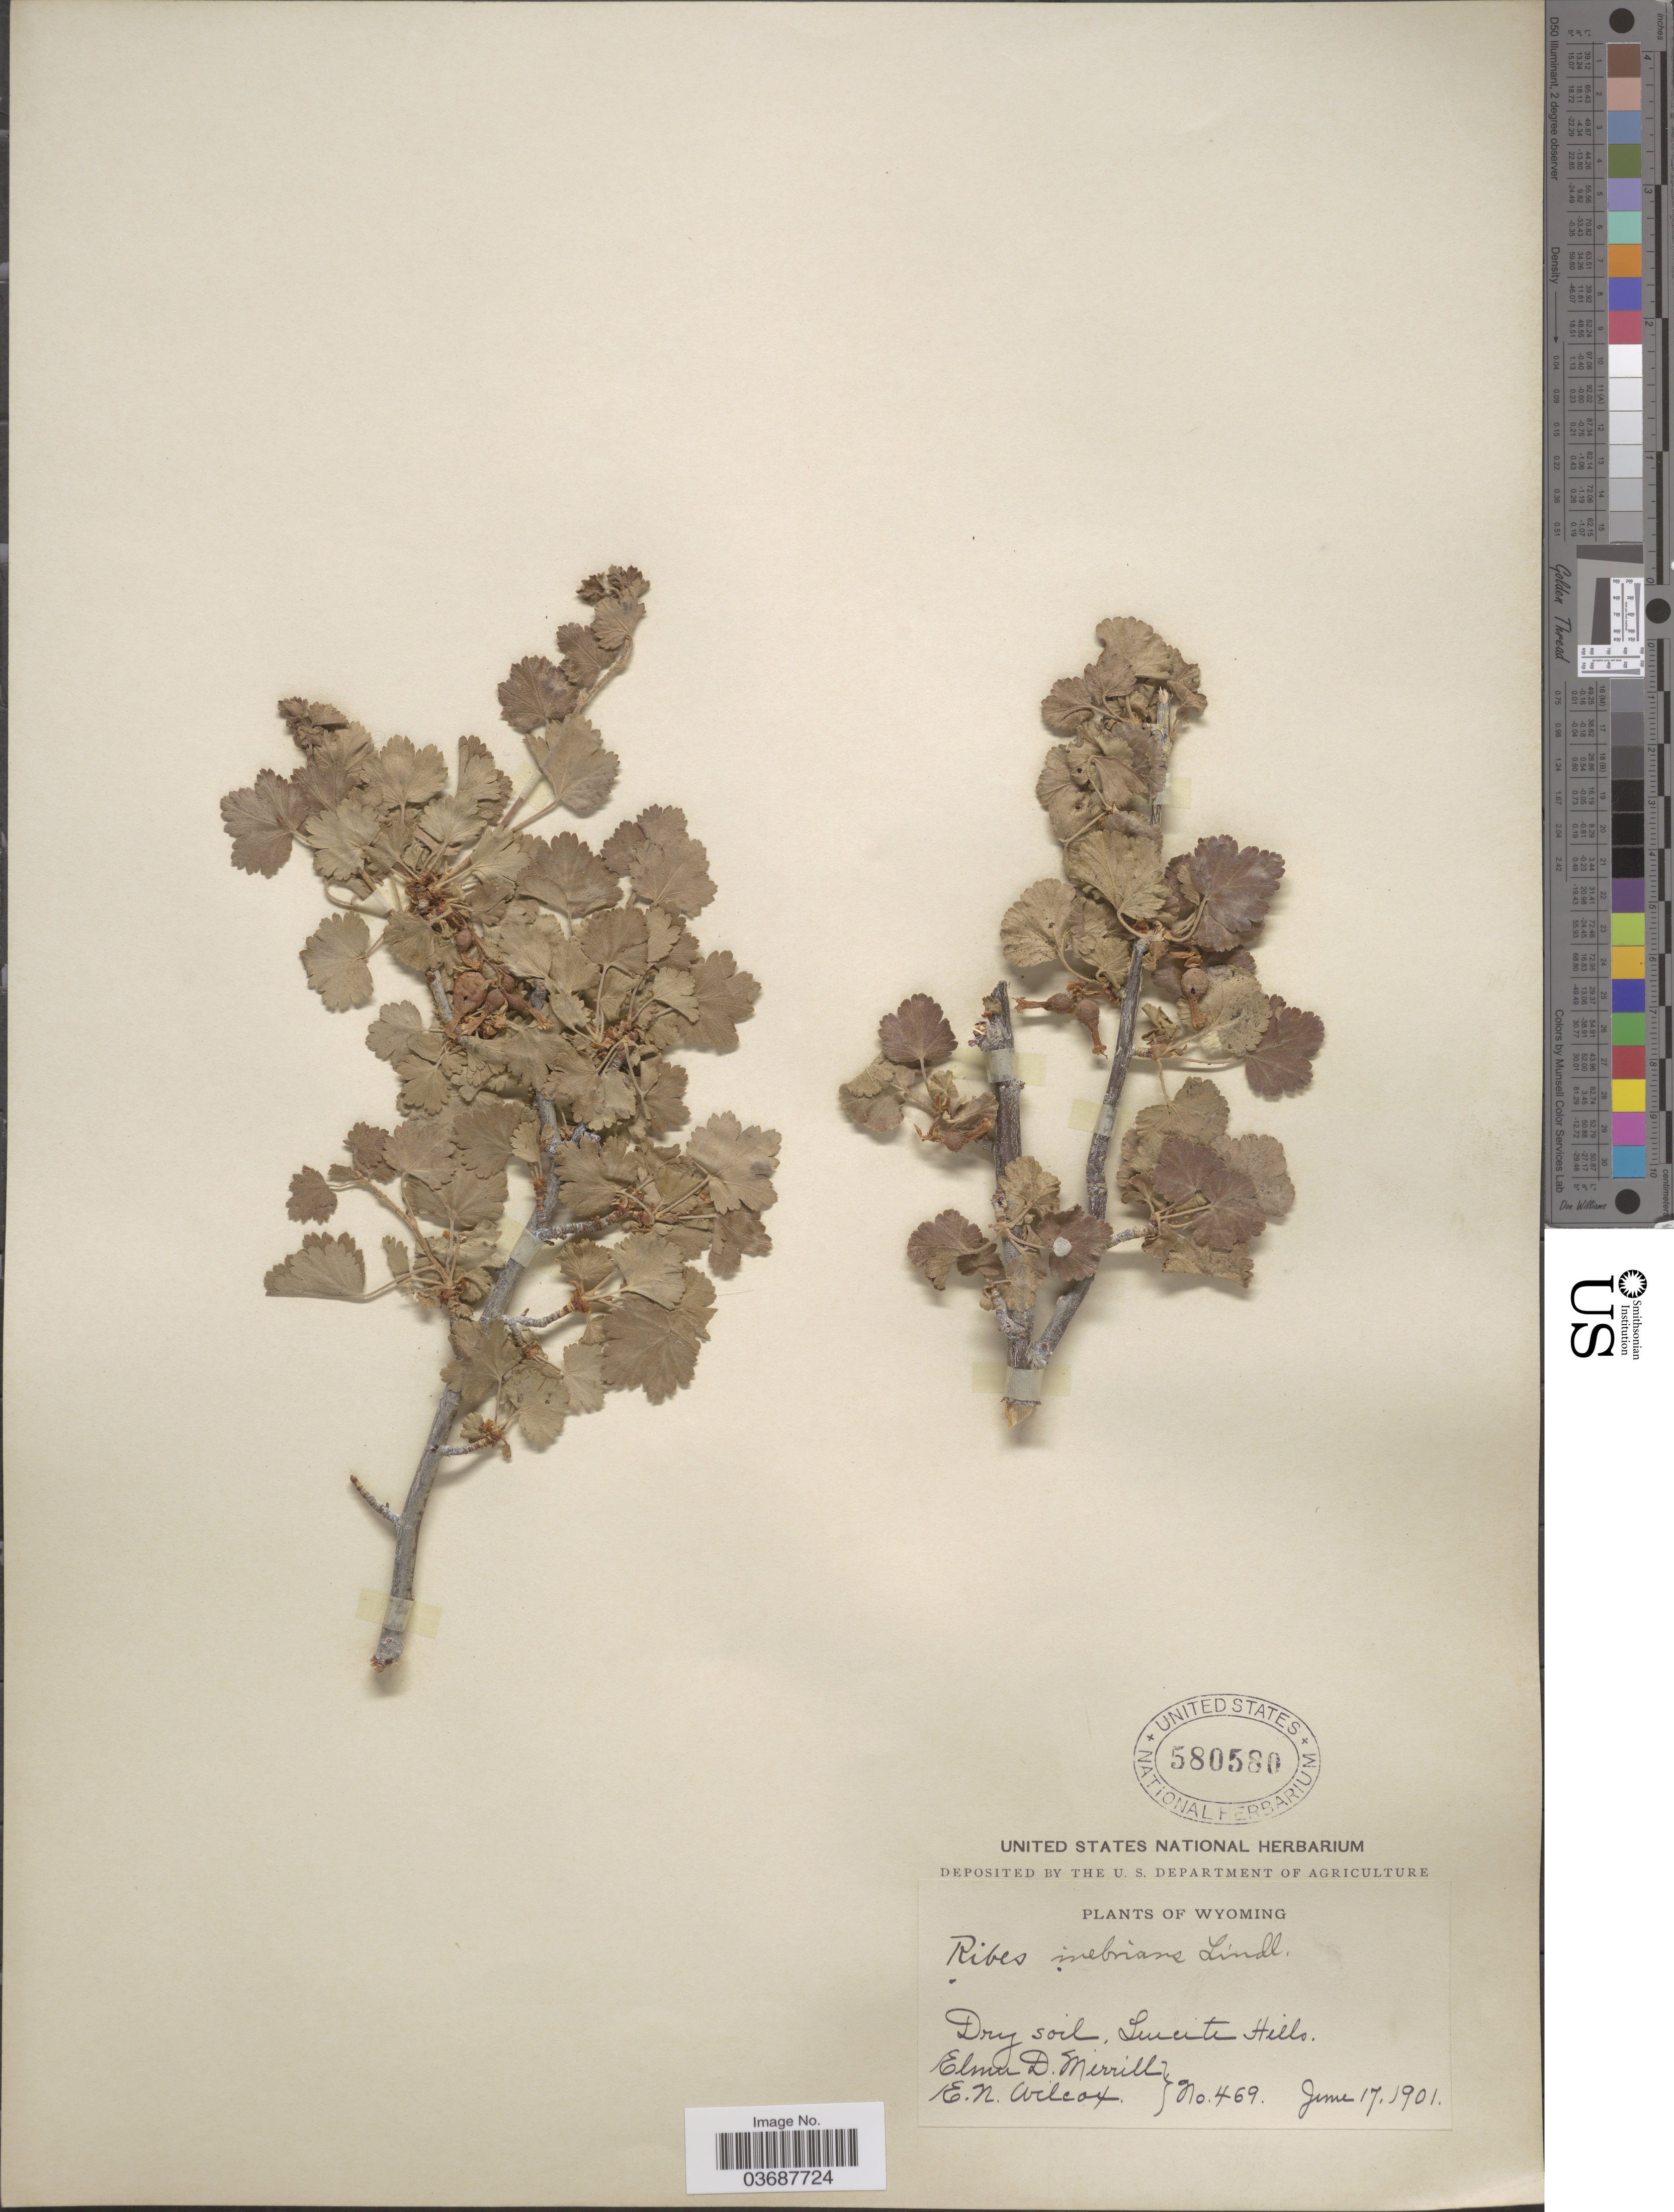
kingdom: Plantae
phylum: Tracheophyta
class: Magnoliopsida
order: Saxifragales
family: Grossulariaceae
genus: Ribes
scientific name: Ribes inebrians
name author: Lindl.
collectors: E. D. Merrill & E. Wilcox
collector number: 469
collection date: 1901-06-17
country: United States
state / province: Wyoming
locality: Leucite Hills.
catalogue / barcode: US 580580